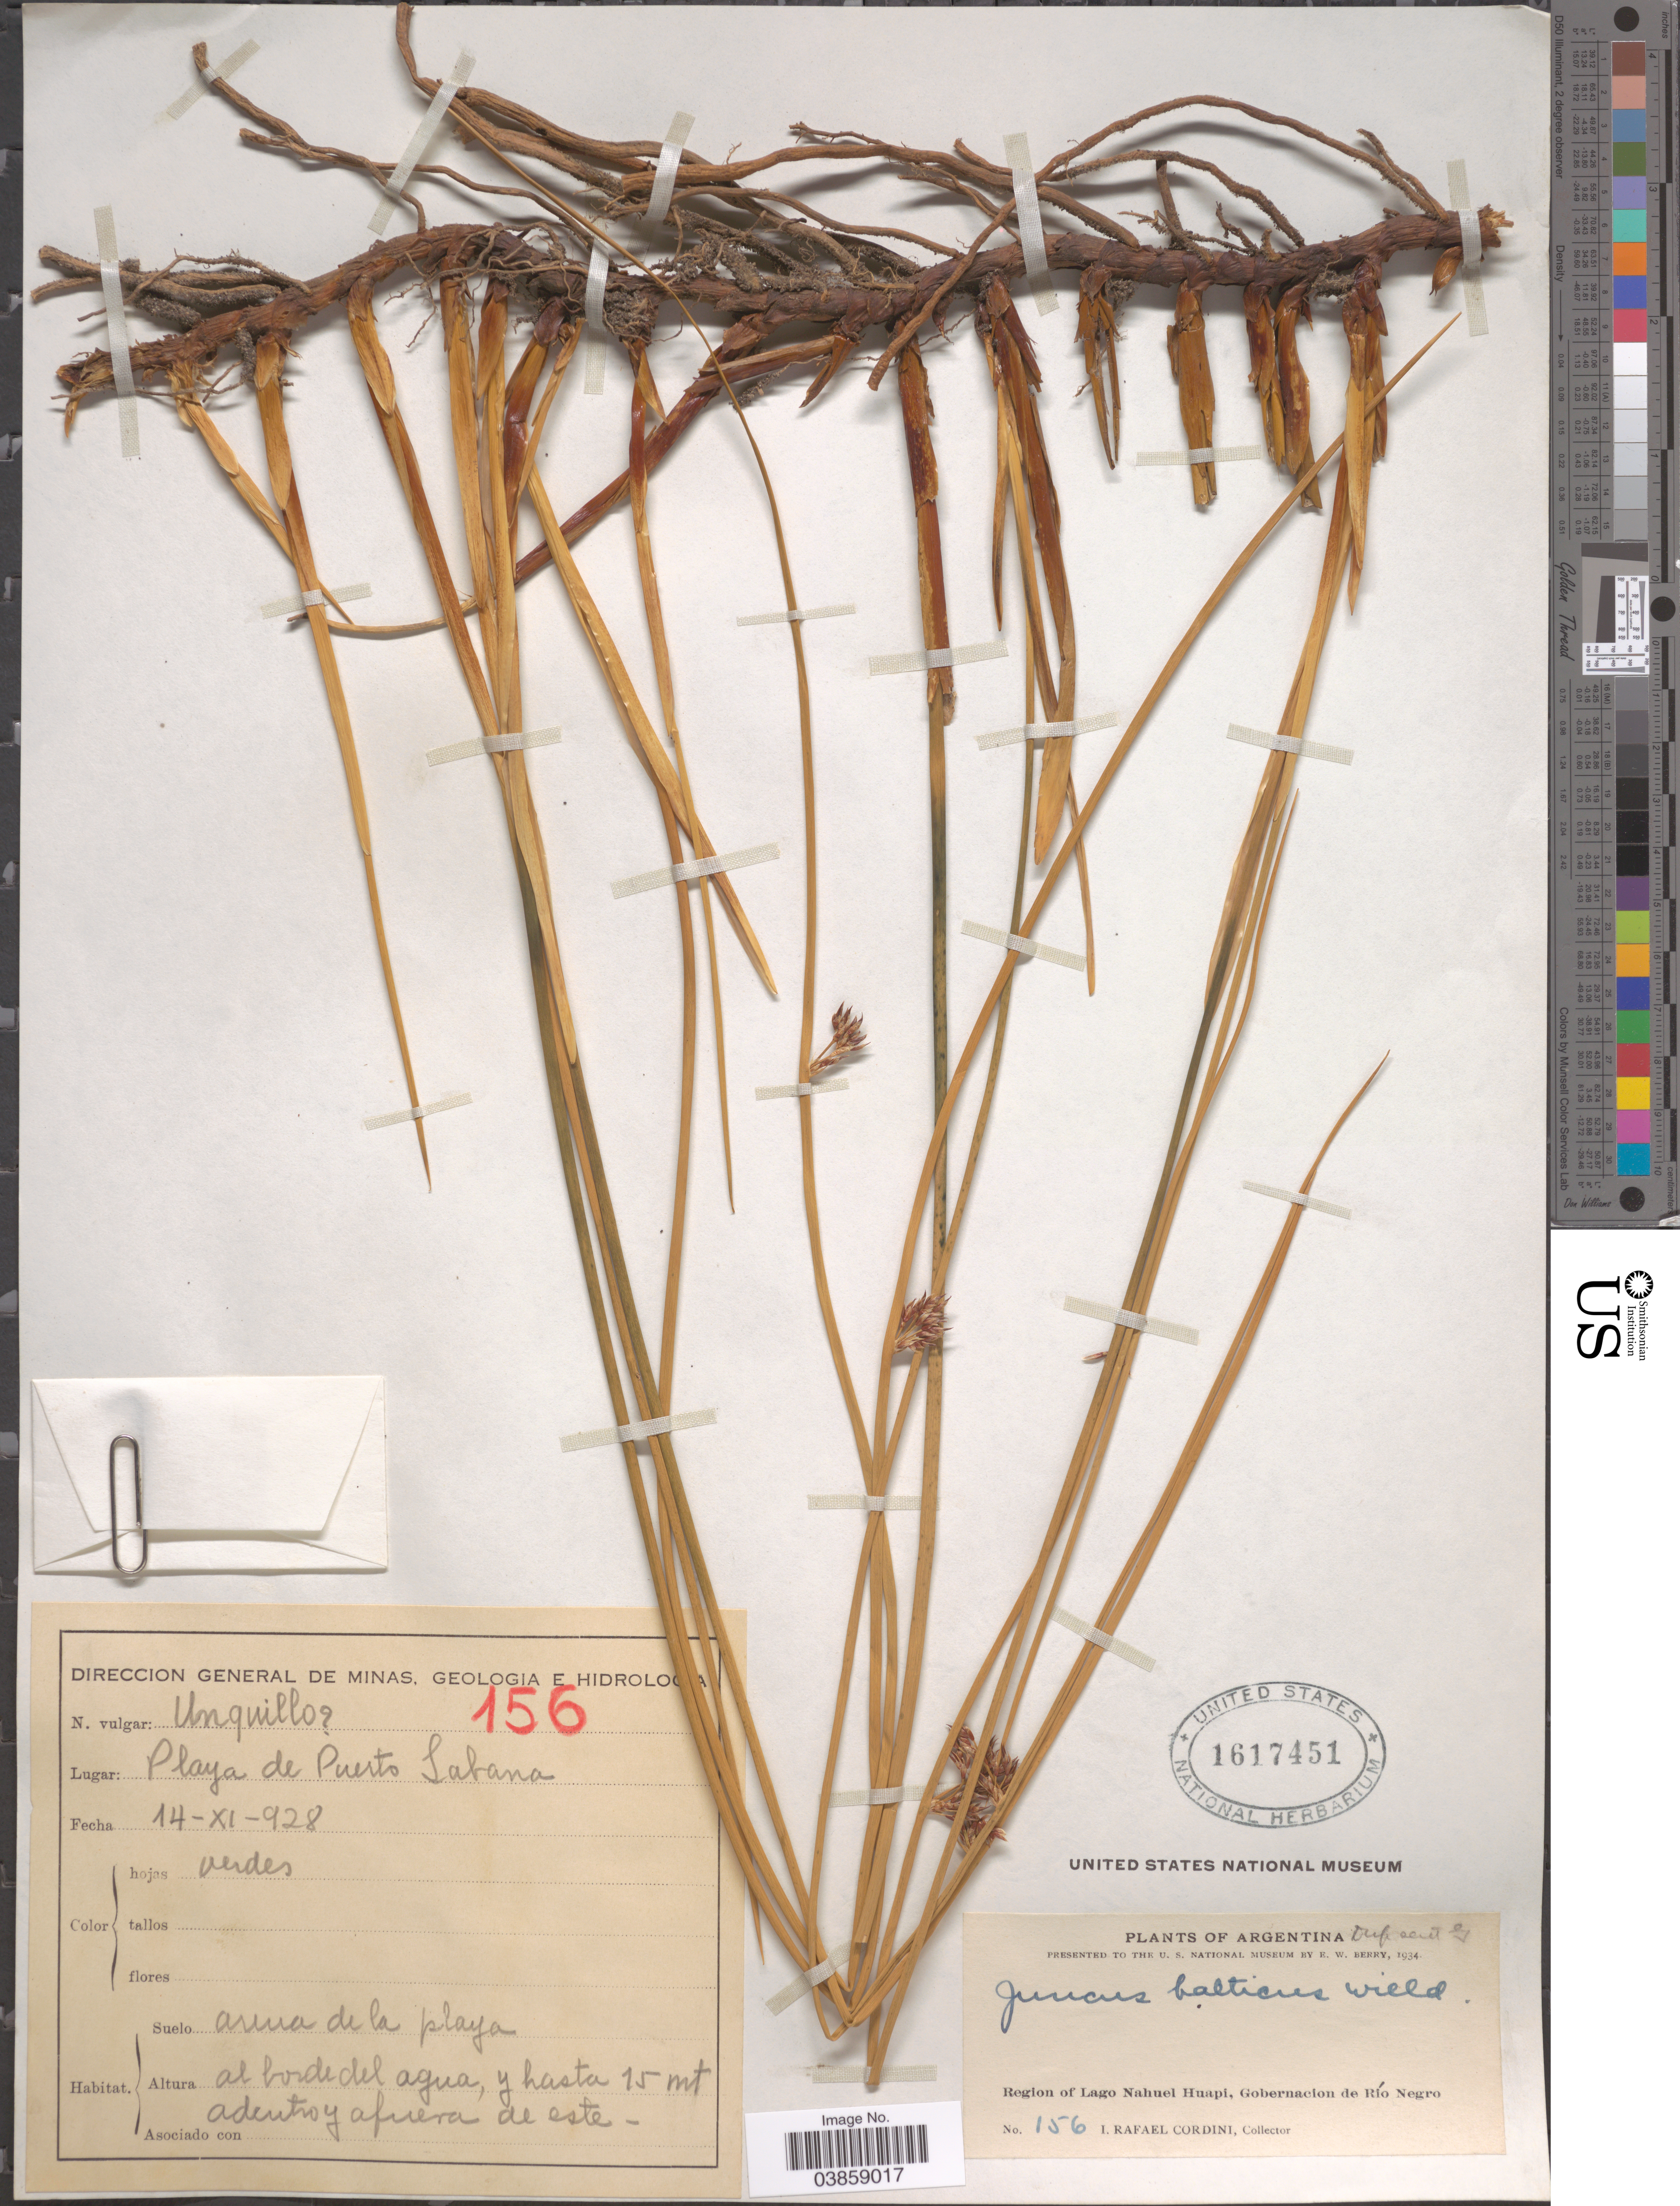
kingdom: Plantae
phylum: Tracheophyta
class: Liliopsida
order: Poales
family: Juncaceae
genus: Juncus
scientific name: Juncus balticus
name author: Willd.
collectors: I. Cordini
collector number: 156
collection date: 1928-11-14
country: Argentina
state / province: Rio Negro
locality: Playa de Puerto Sabana. Region of Lago Nahuel Huapi, Gobernacion de Río Negro.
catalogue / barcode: US 1617451